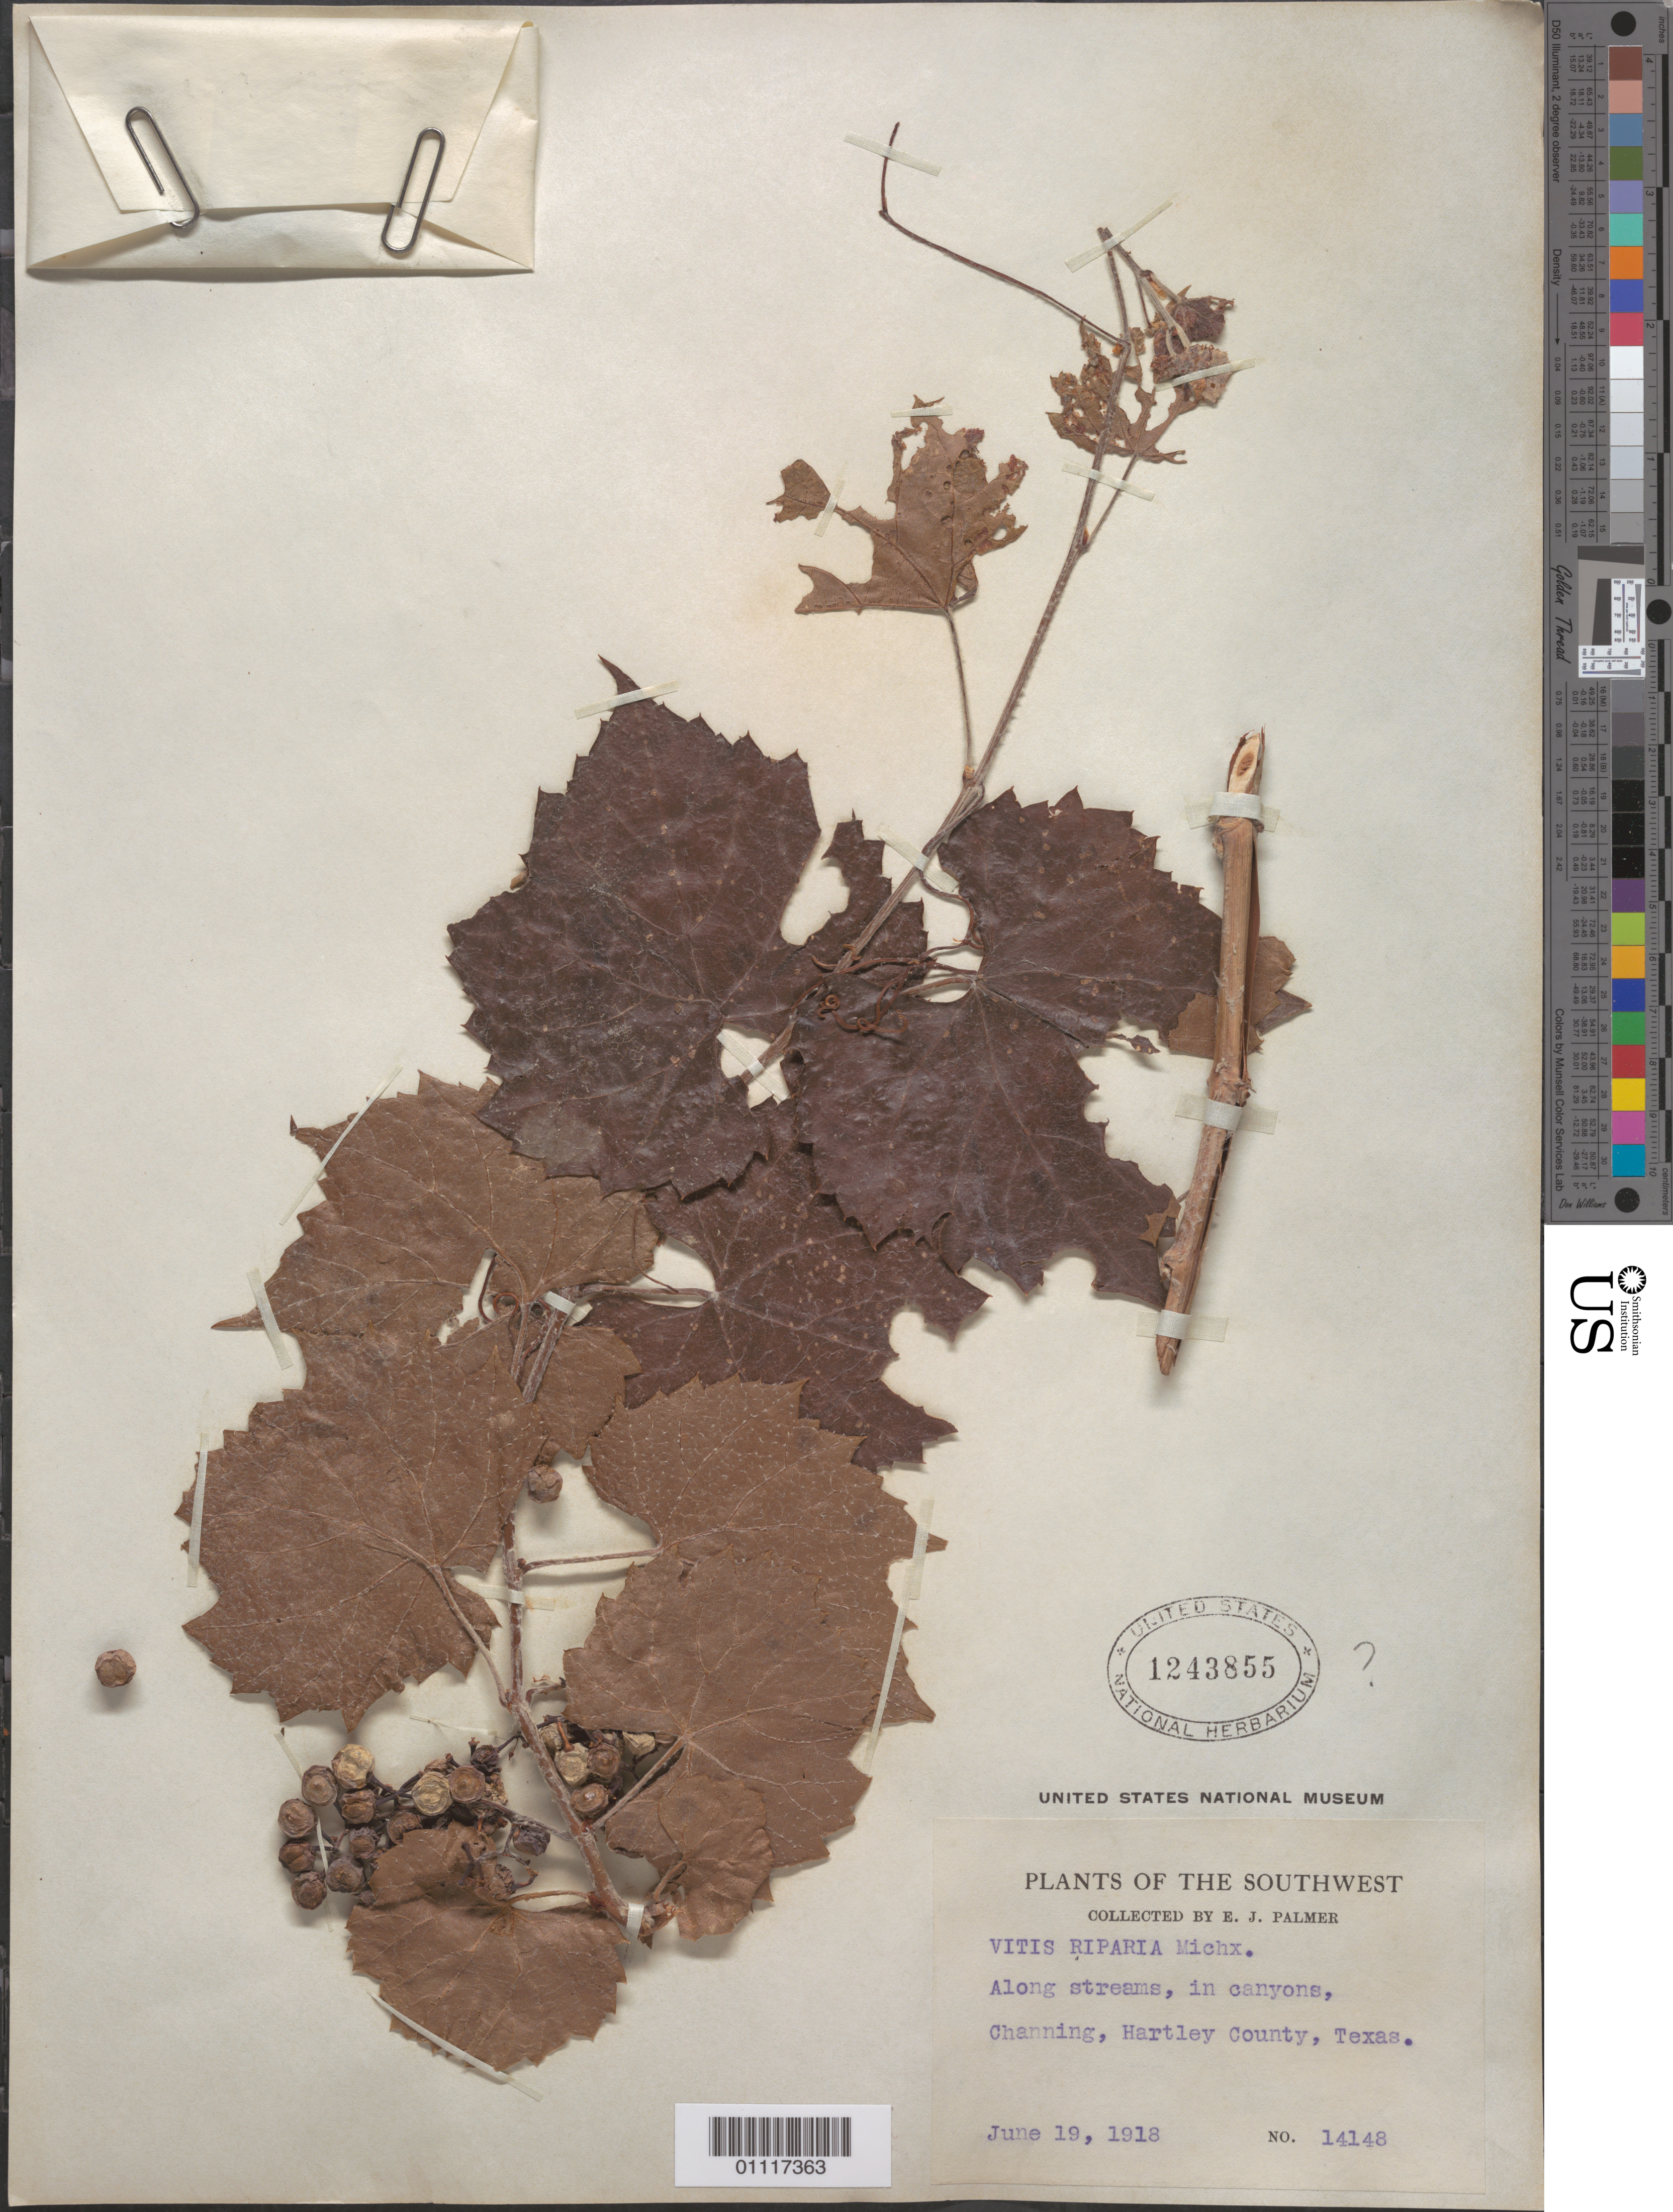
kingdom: Plantae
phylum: Tracheophyta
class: Magnoliopsida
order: Vitales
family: Vitaceae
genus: Vitis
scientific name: Vitis riparia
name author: Michx.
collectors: E. J. Palmer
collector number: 14148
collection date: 1918-06-19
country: United States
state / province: Texas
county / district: Hartley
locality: Along streams, in canyons, Channing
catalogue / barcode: US 1243855